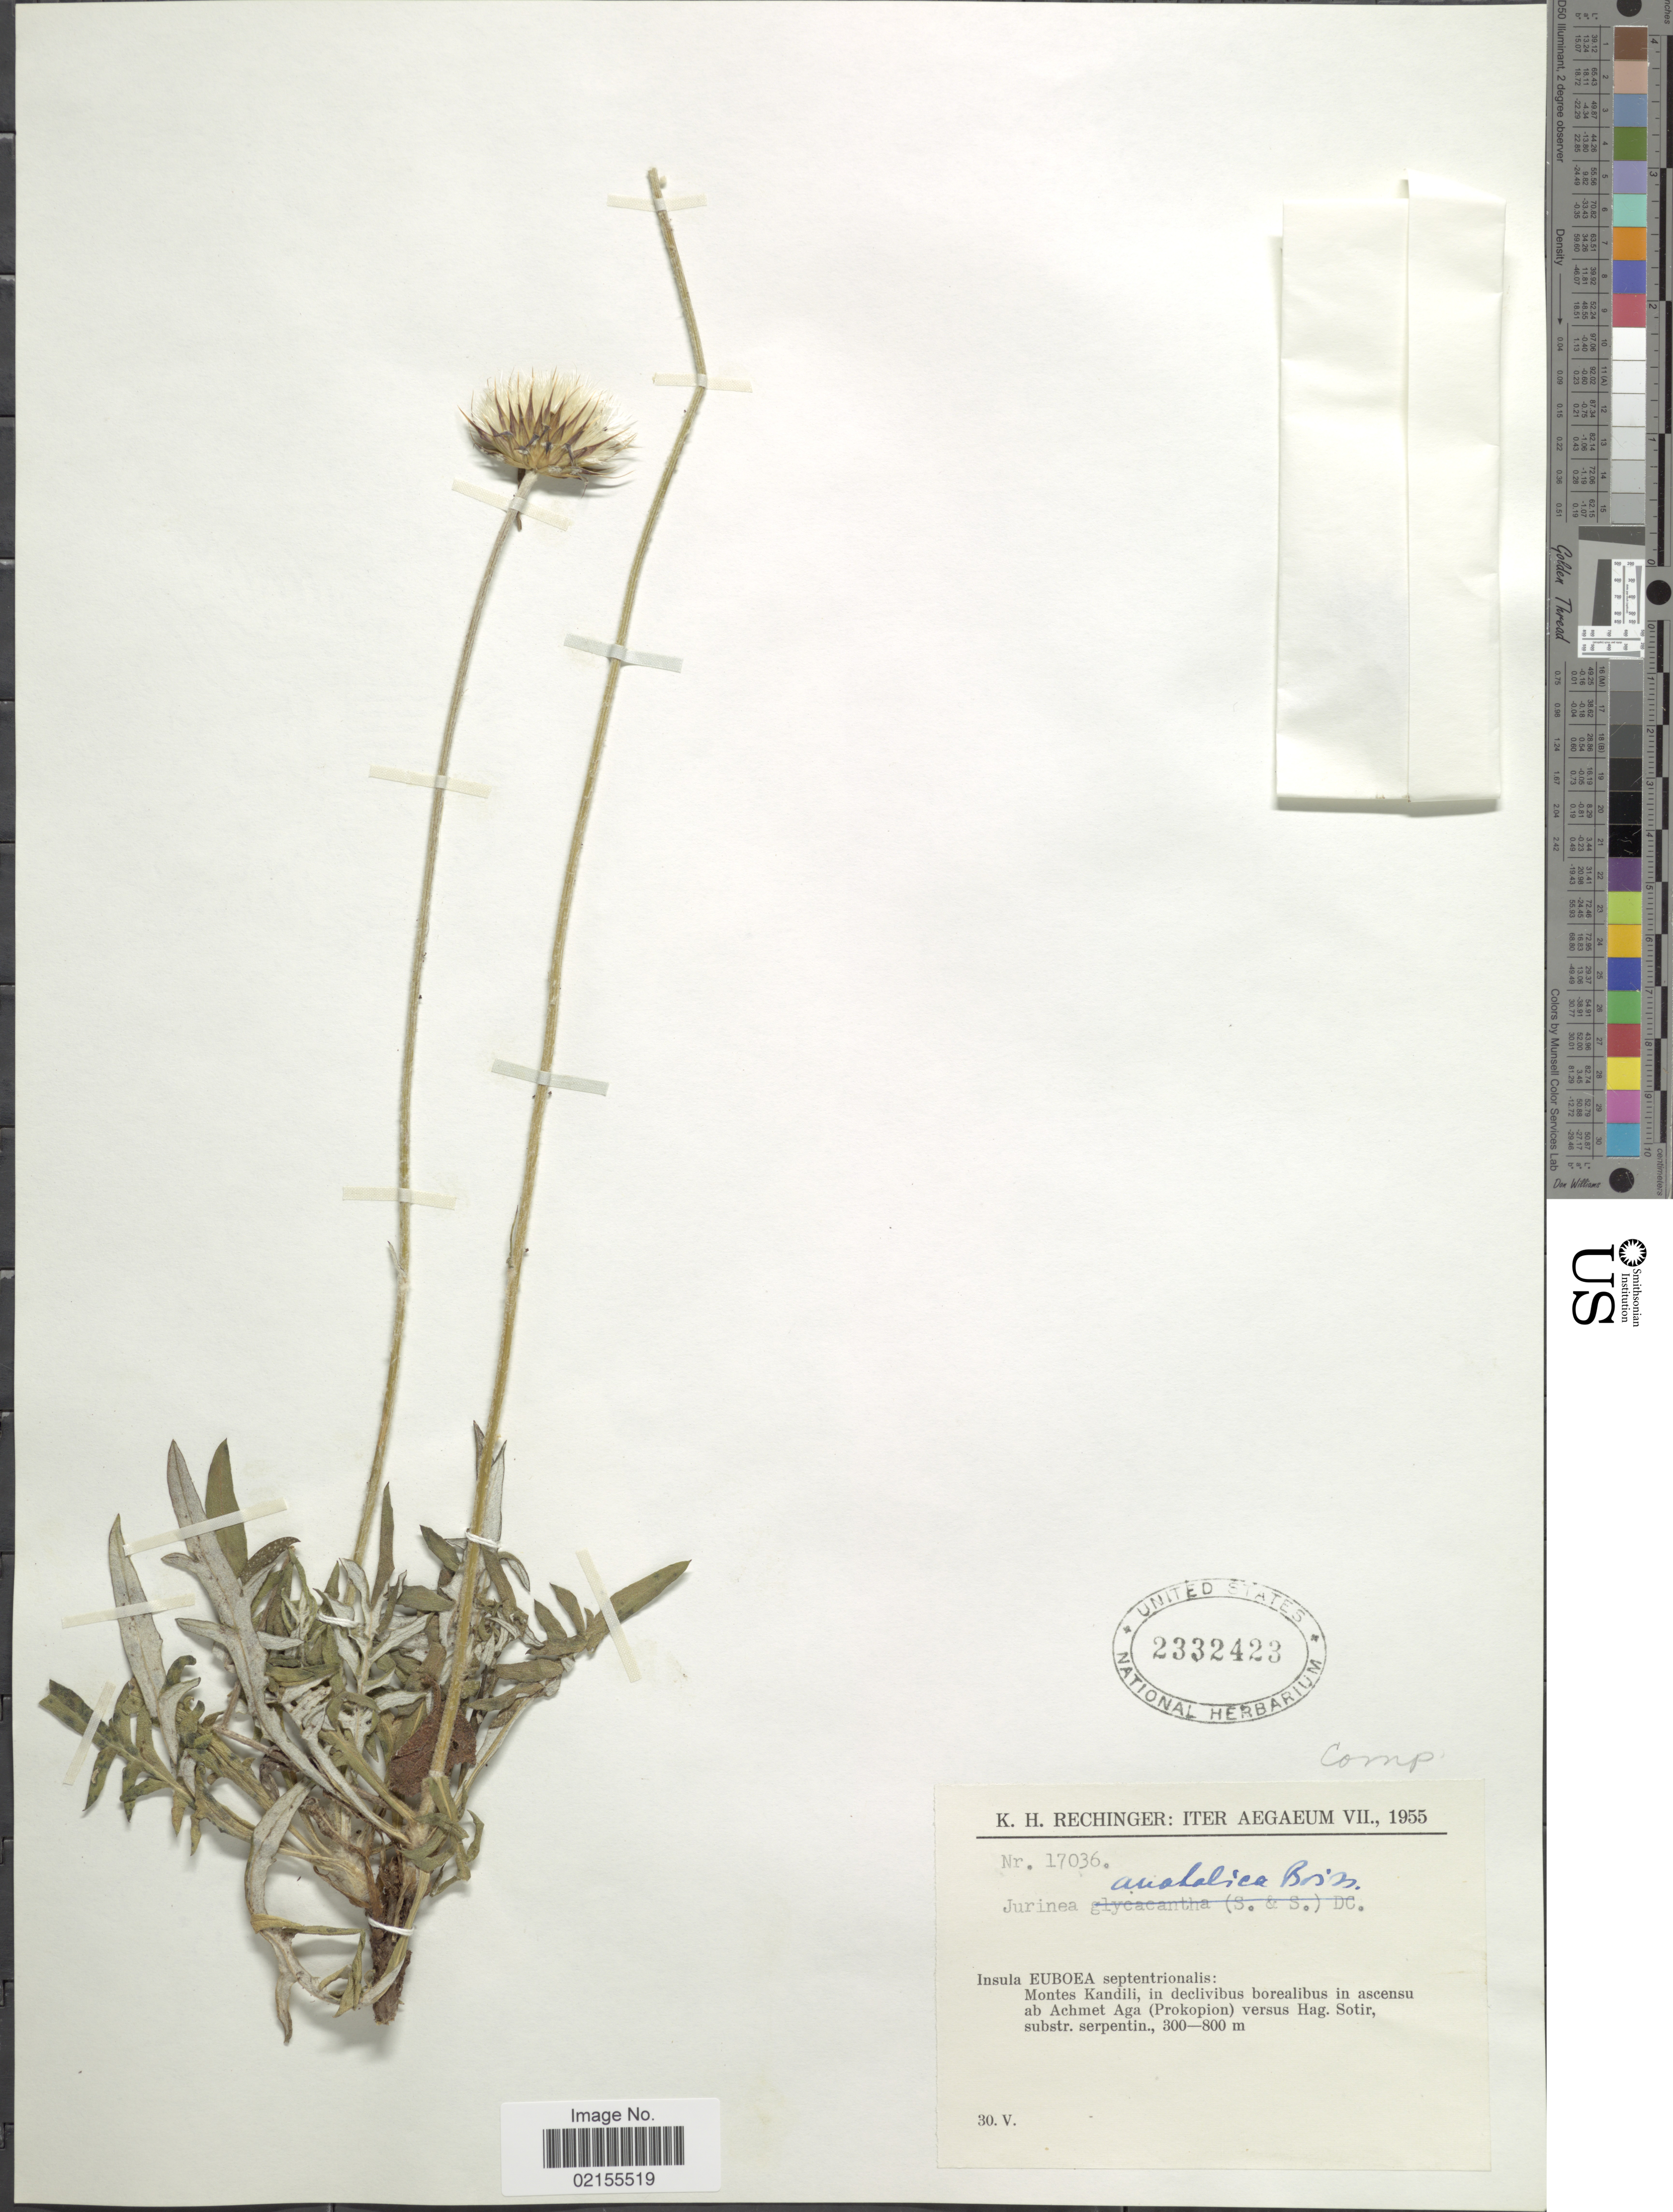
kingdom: Plantae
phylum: Tracheophyta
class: Magnoliopsida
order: Asterales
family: Asteraceae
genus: Jurinea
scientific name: Jurinea anatolica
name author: Boiss.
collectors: K. H. Rechinger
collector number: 17036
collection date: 1955-05-30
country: Greece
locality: Aegaeum, Insula Euboea septentrionalis, Montes Kandili, ab Achmet Aga (Prokopion) versus Hag. Sotir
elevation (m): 300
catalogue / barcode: US 2332423